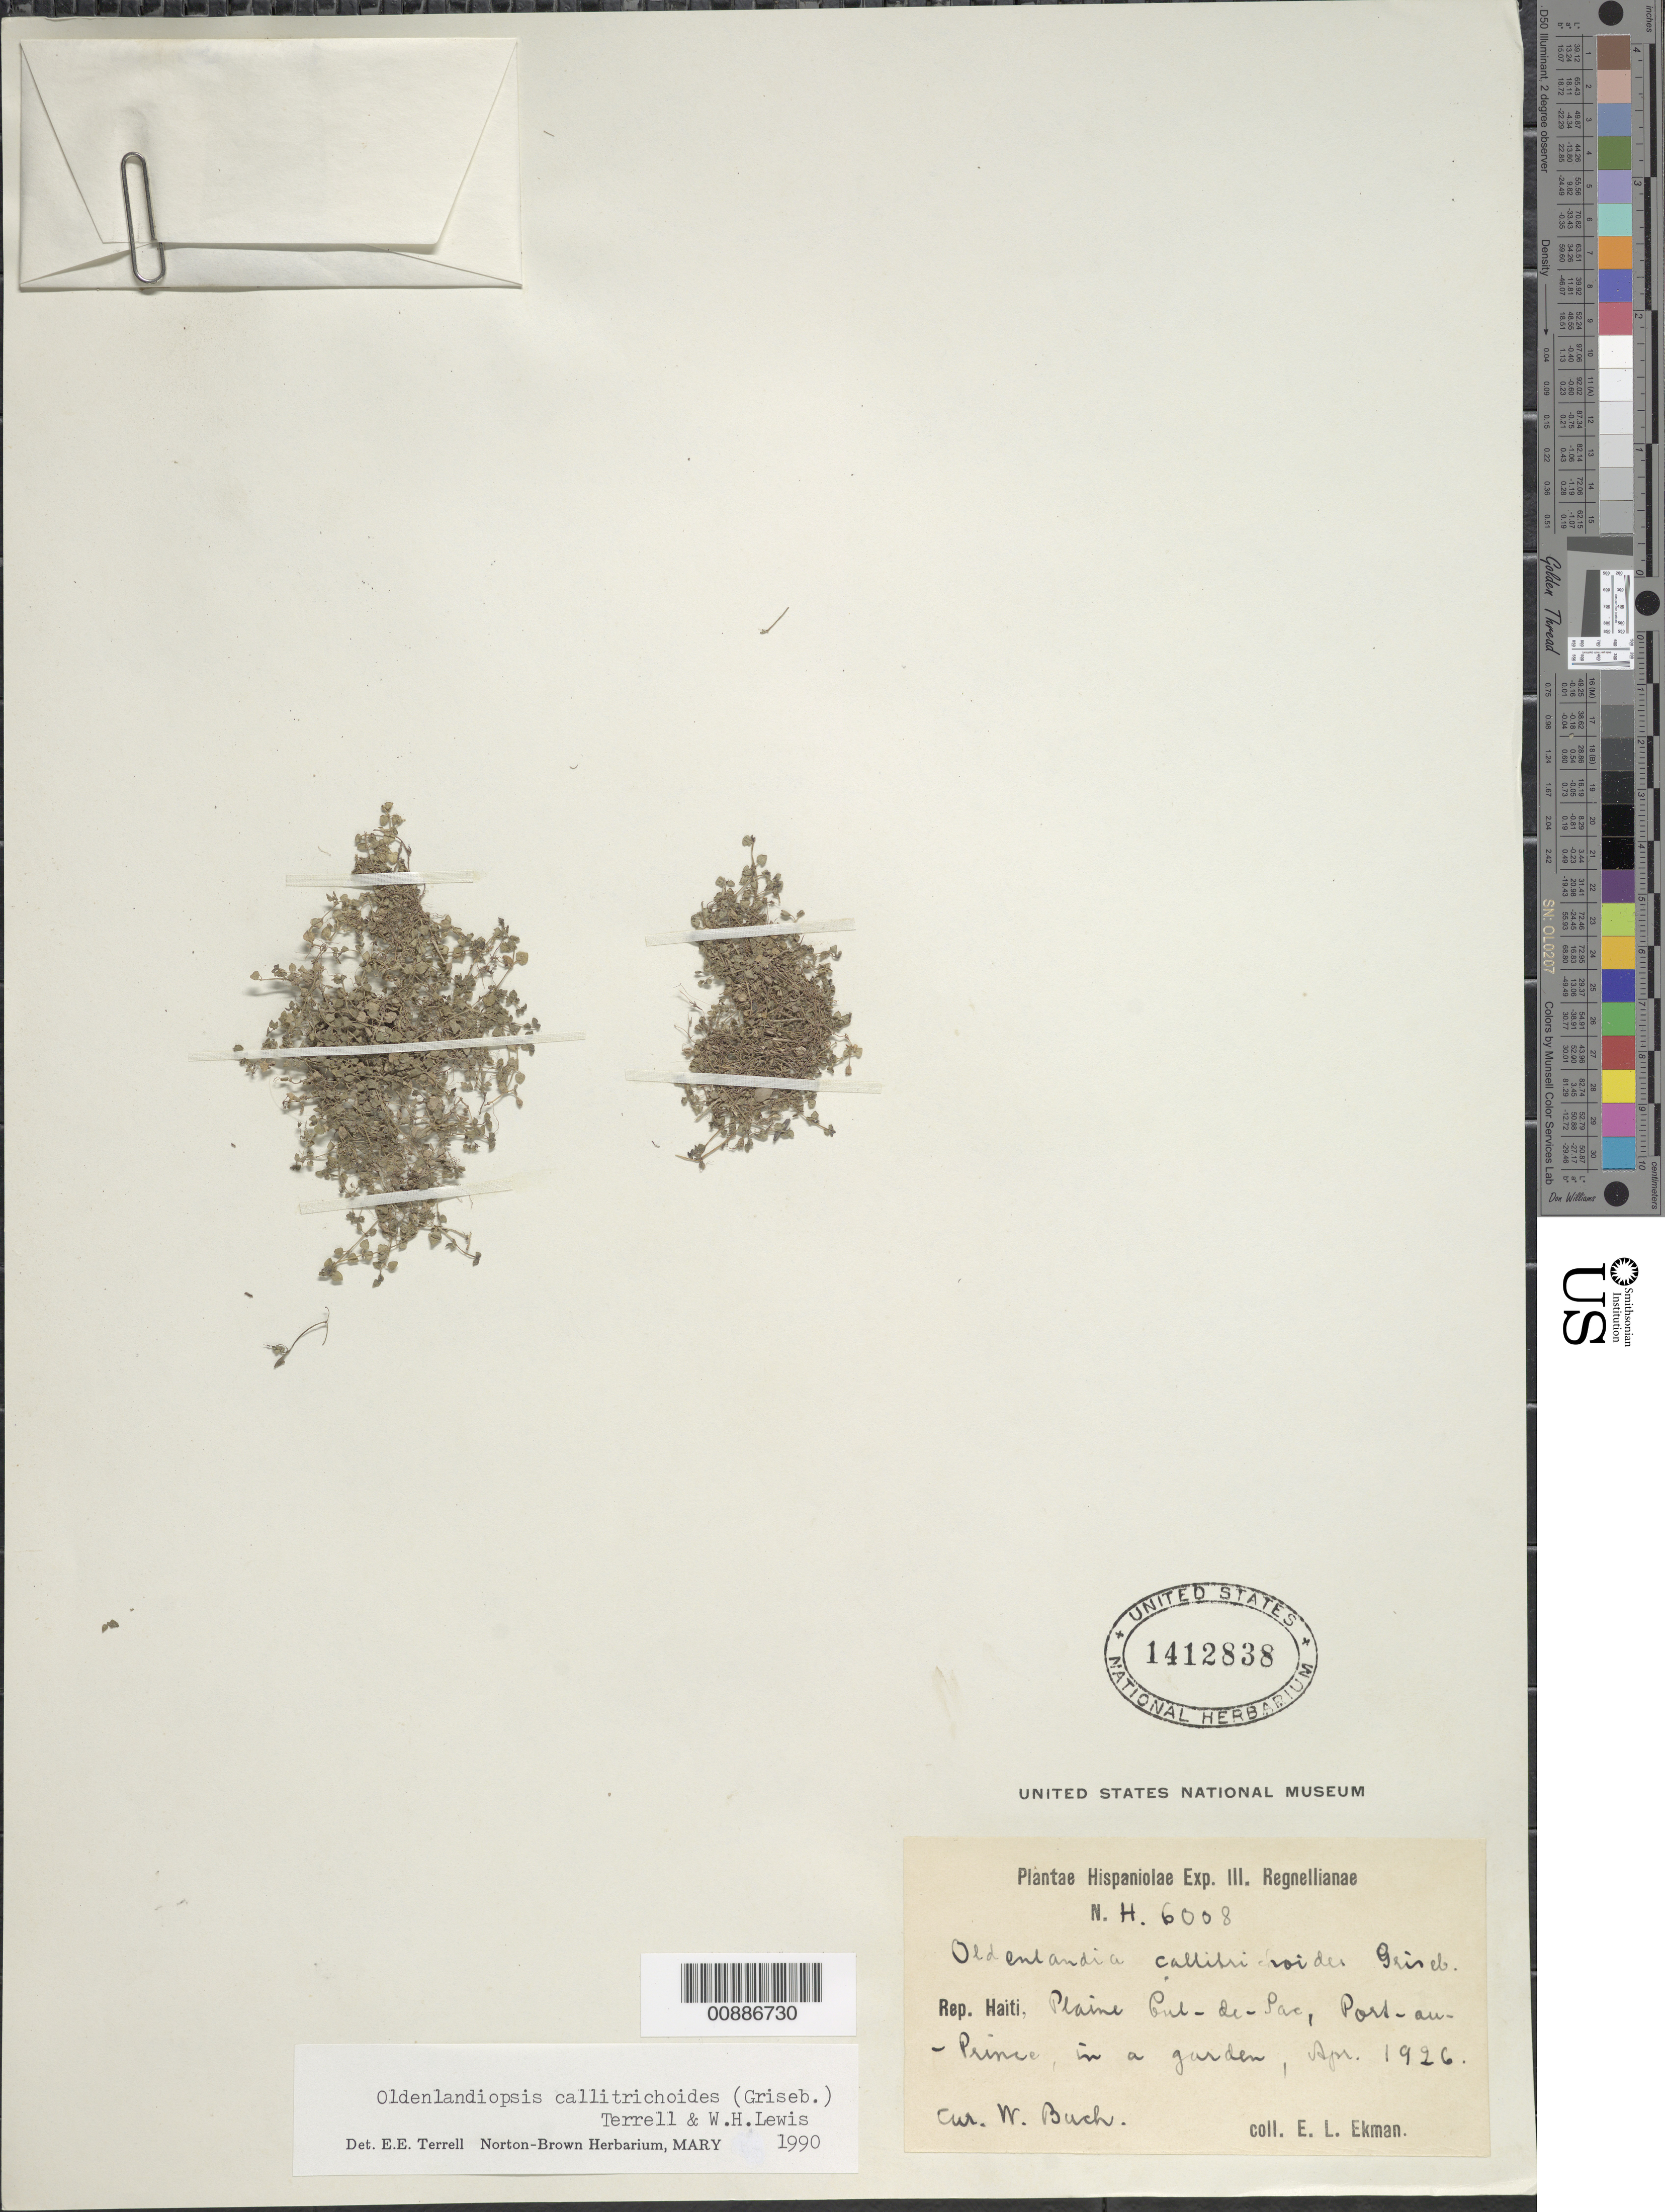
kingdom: Plantae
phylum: Tracheophyta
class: Magnoliopsida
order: Gentianales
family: Rubiaceae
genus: Oldenlandiopsis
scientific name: Oldenlandiopsis callitrichoides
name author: (Griseb.) Terrell & W.H. Lewis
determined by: Terrell, E. E.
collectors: E. L. Ekman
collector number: H. 6008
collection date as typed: Apr 1926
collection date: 1926-04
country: Haiti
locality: Plaine Cul-de-Sac, Port au Prince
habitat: In a garden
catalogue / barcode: US 1412838